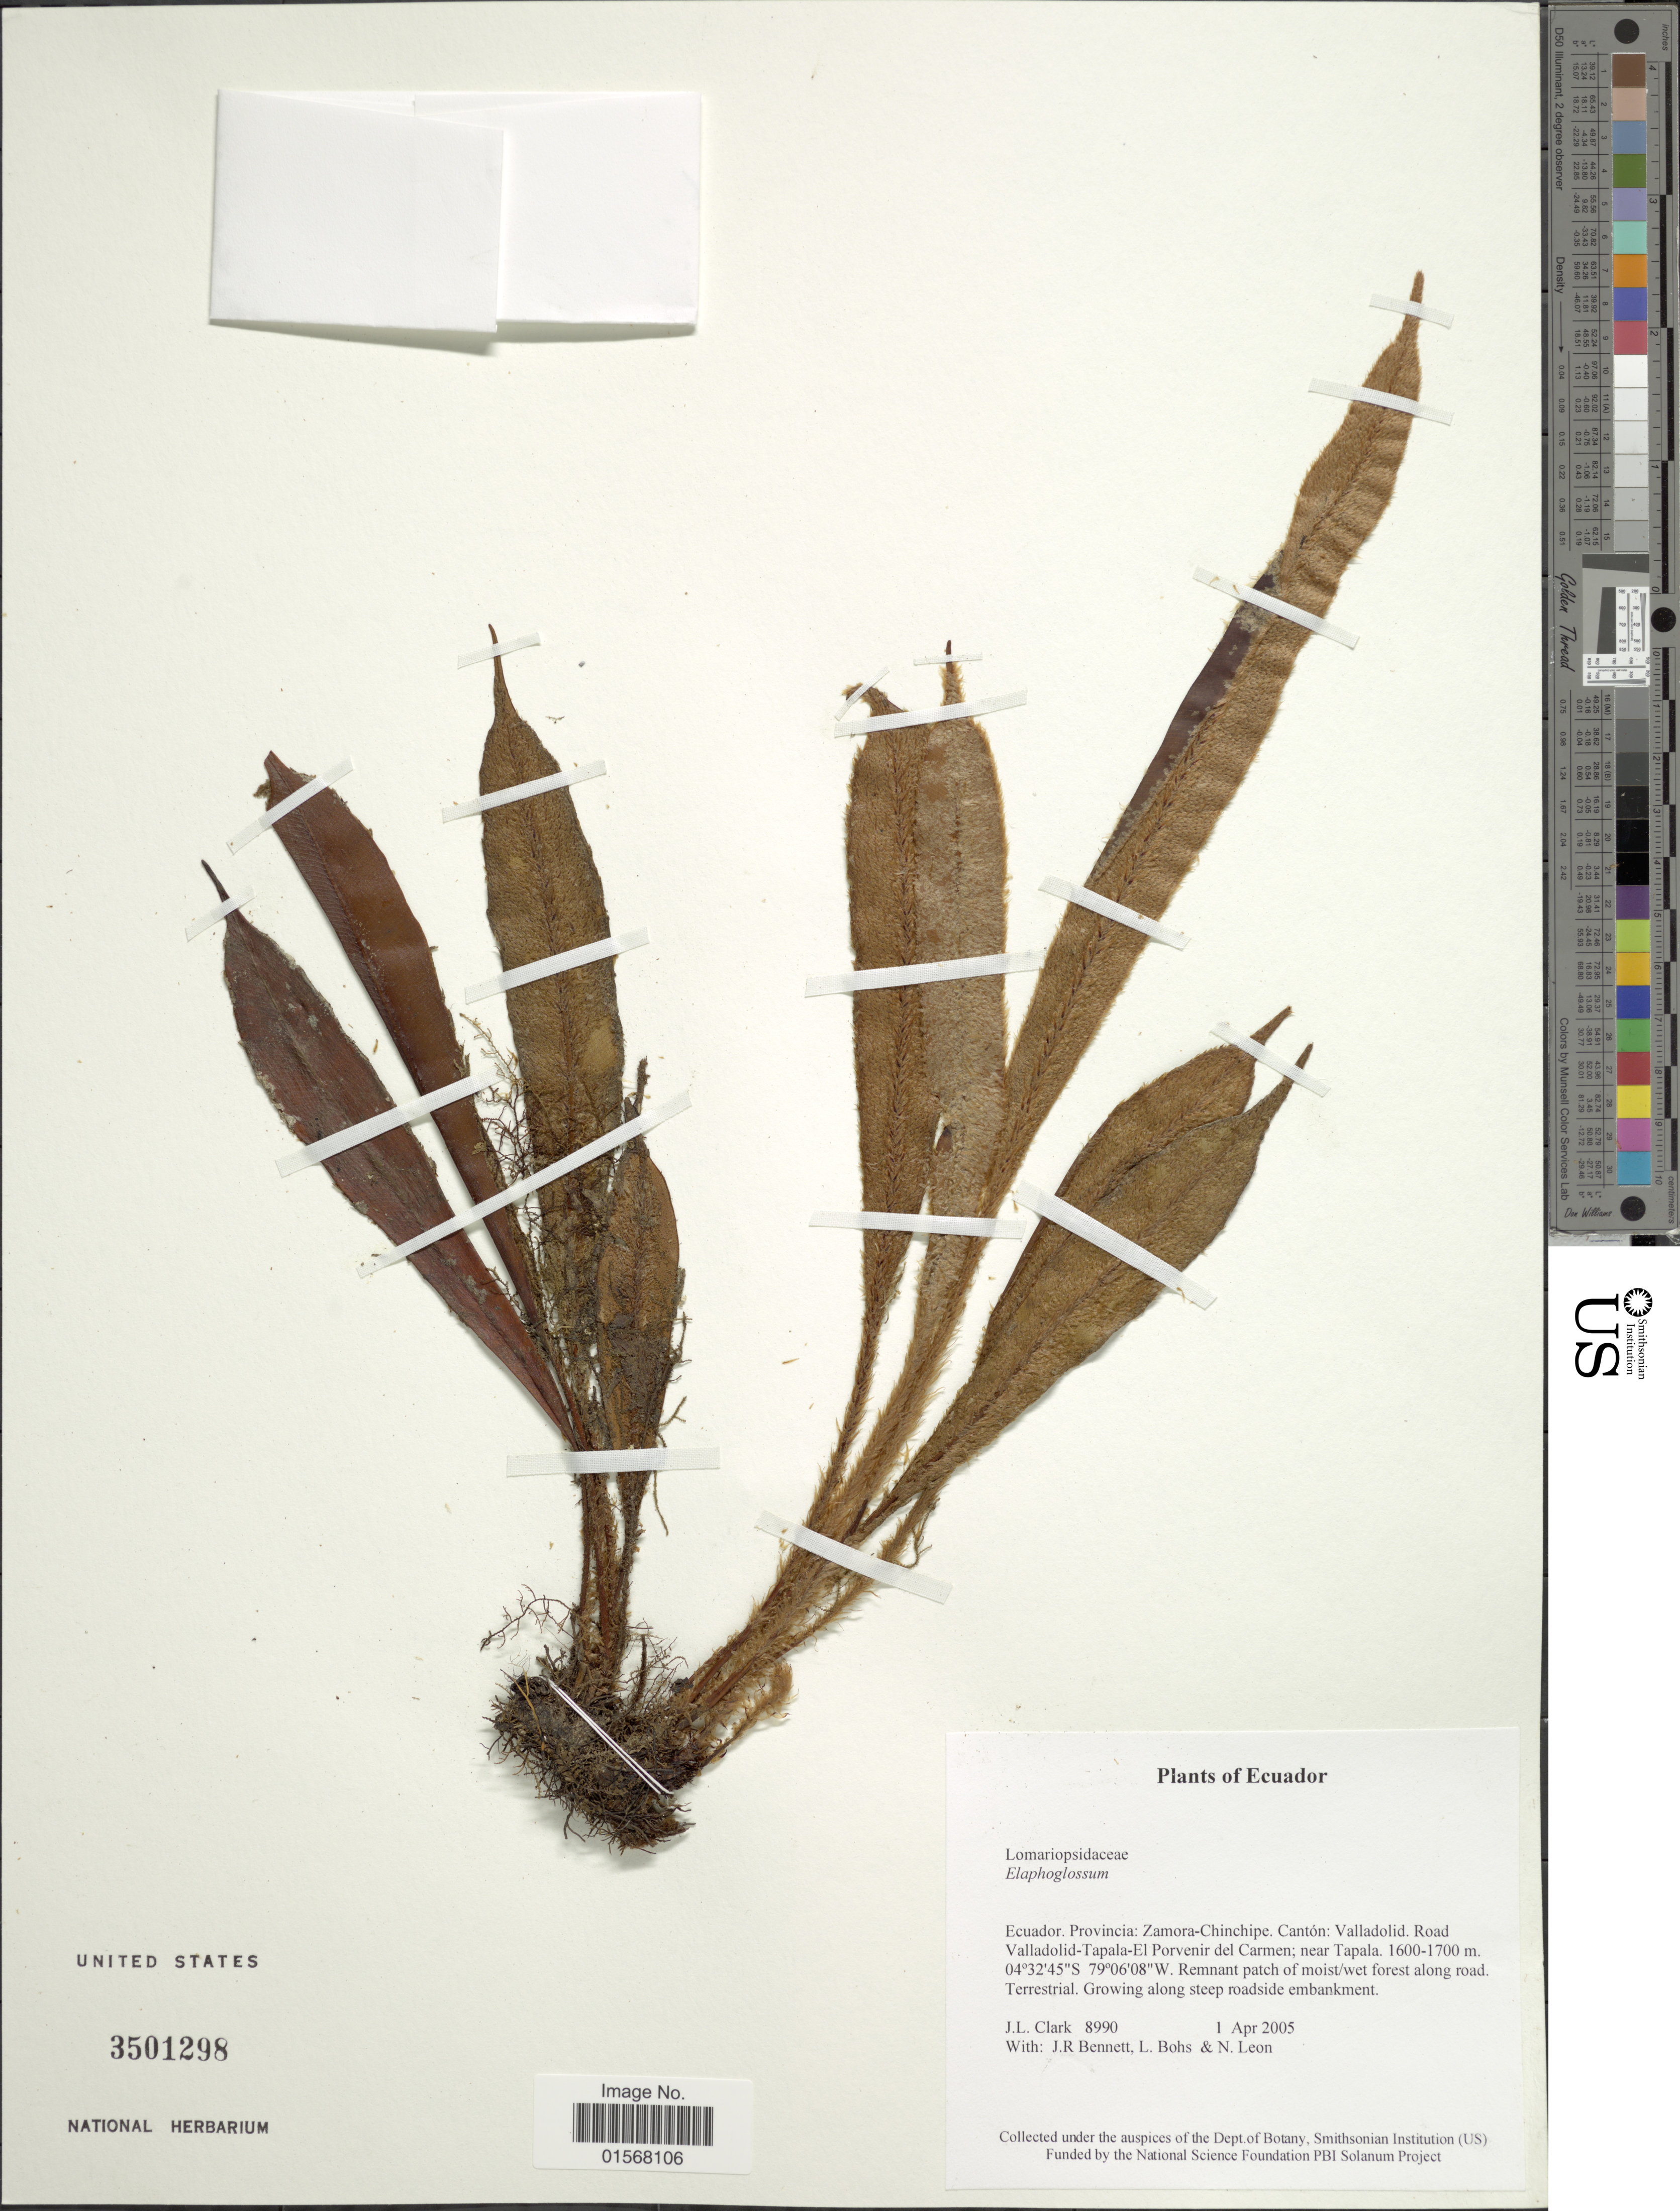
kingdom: Plantae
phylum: Tracheophyta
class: Polypodiopsida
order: Polypodiales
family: Dryopteridaceae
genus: Elaphoglossum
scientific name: Elaphoglossum sp.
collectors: J. L. Clark, J. R. Bennett, L. A. Bohs & N. Leon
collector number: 8990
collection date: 2005-04-01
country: Ecuador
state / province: Zamora-Chinchipe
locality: Ecuador, Provincia: Zamora-Chinchipe, Canton: Valladolid, road Valladolid-Tapala- El Porvenir del Carmen; near Tapala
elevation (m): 1600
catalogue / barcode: US 3501298